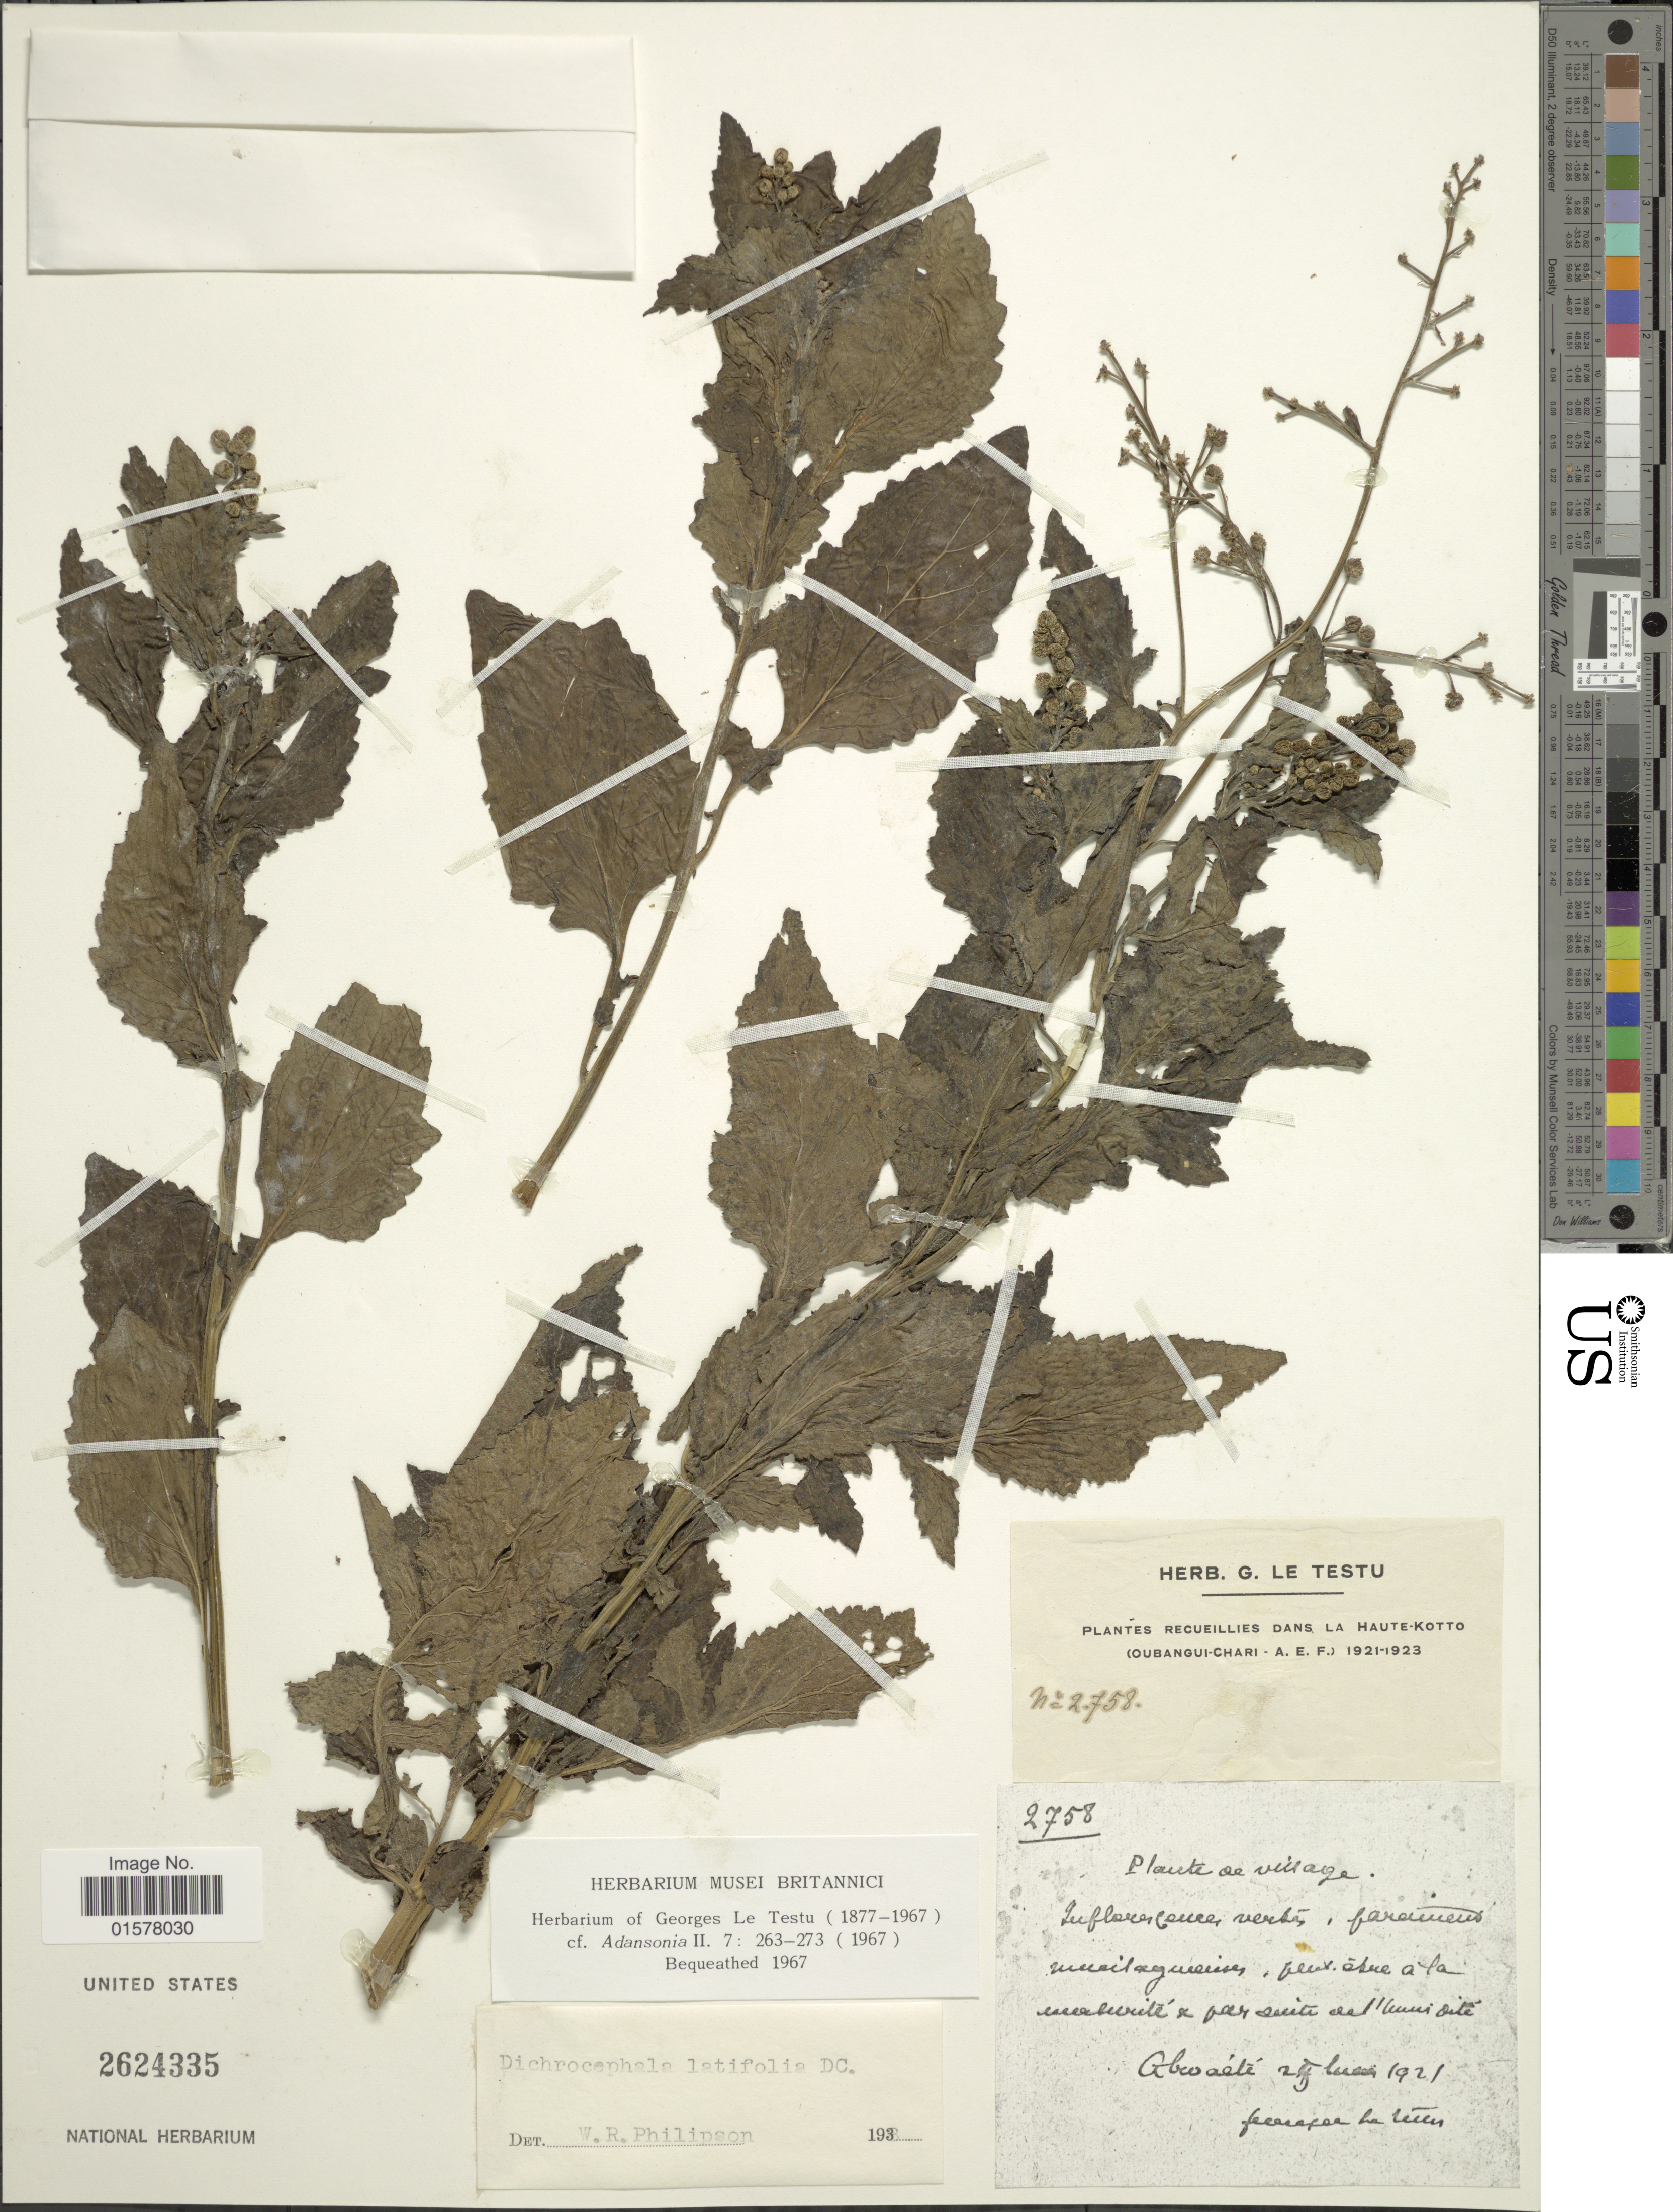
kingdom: Plantae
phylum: Tracheophyta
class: Magnoliopsida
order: Asterales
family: Asteraceae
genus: Dichrocephala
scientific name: Dichrocephala integrifolia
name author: (L. f.) Kuntze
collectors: ex herb. G. Le Testu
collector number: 2758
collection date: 1921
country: Central African Republic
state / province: Haute-Kotto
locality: Recueillies dans La Haute-Kotto (Oubangui-Chari A. E. F. )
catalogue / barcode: US 2624335